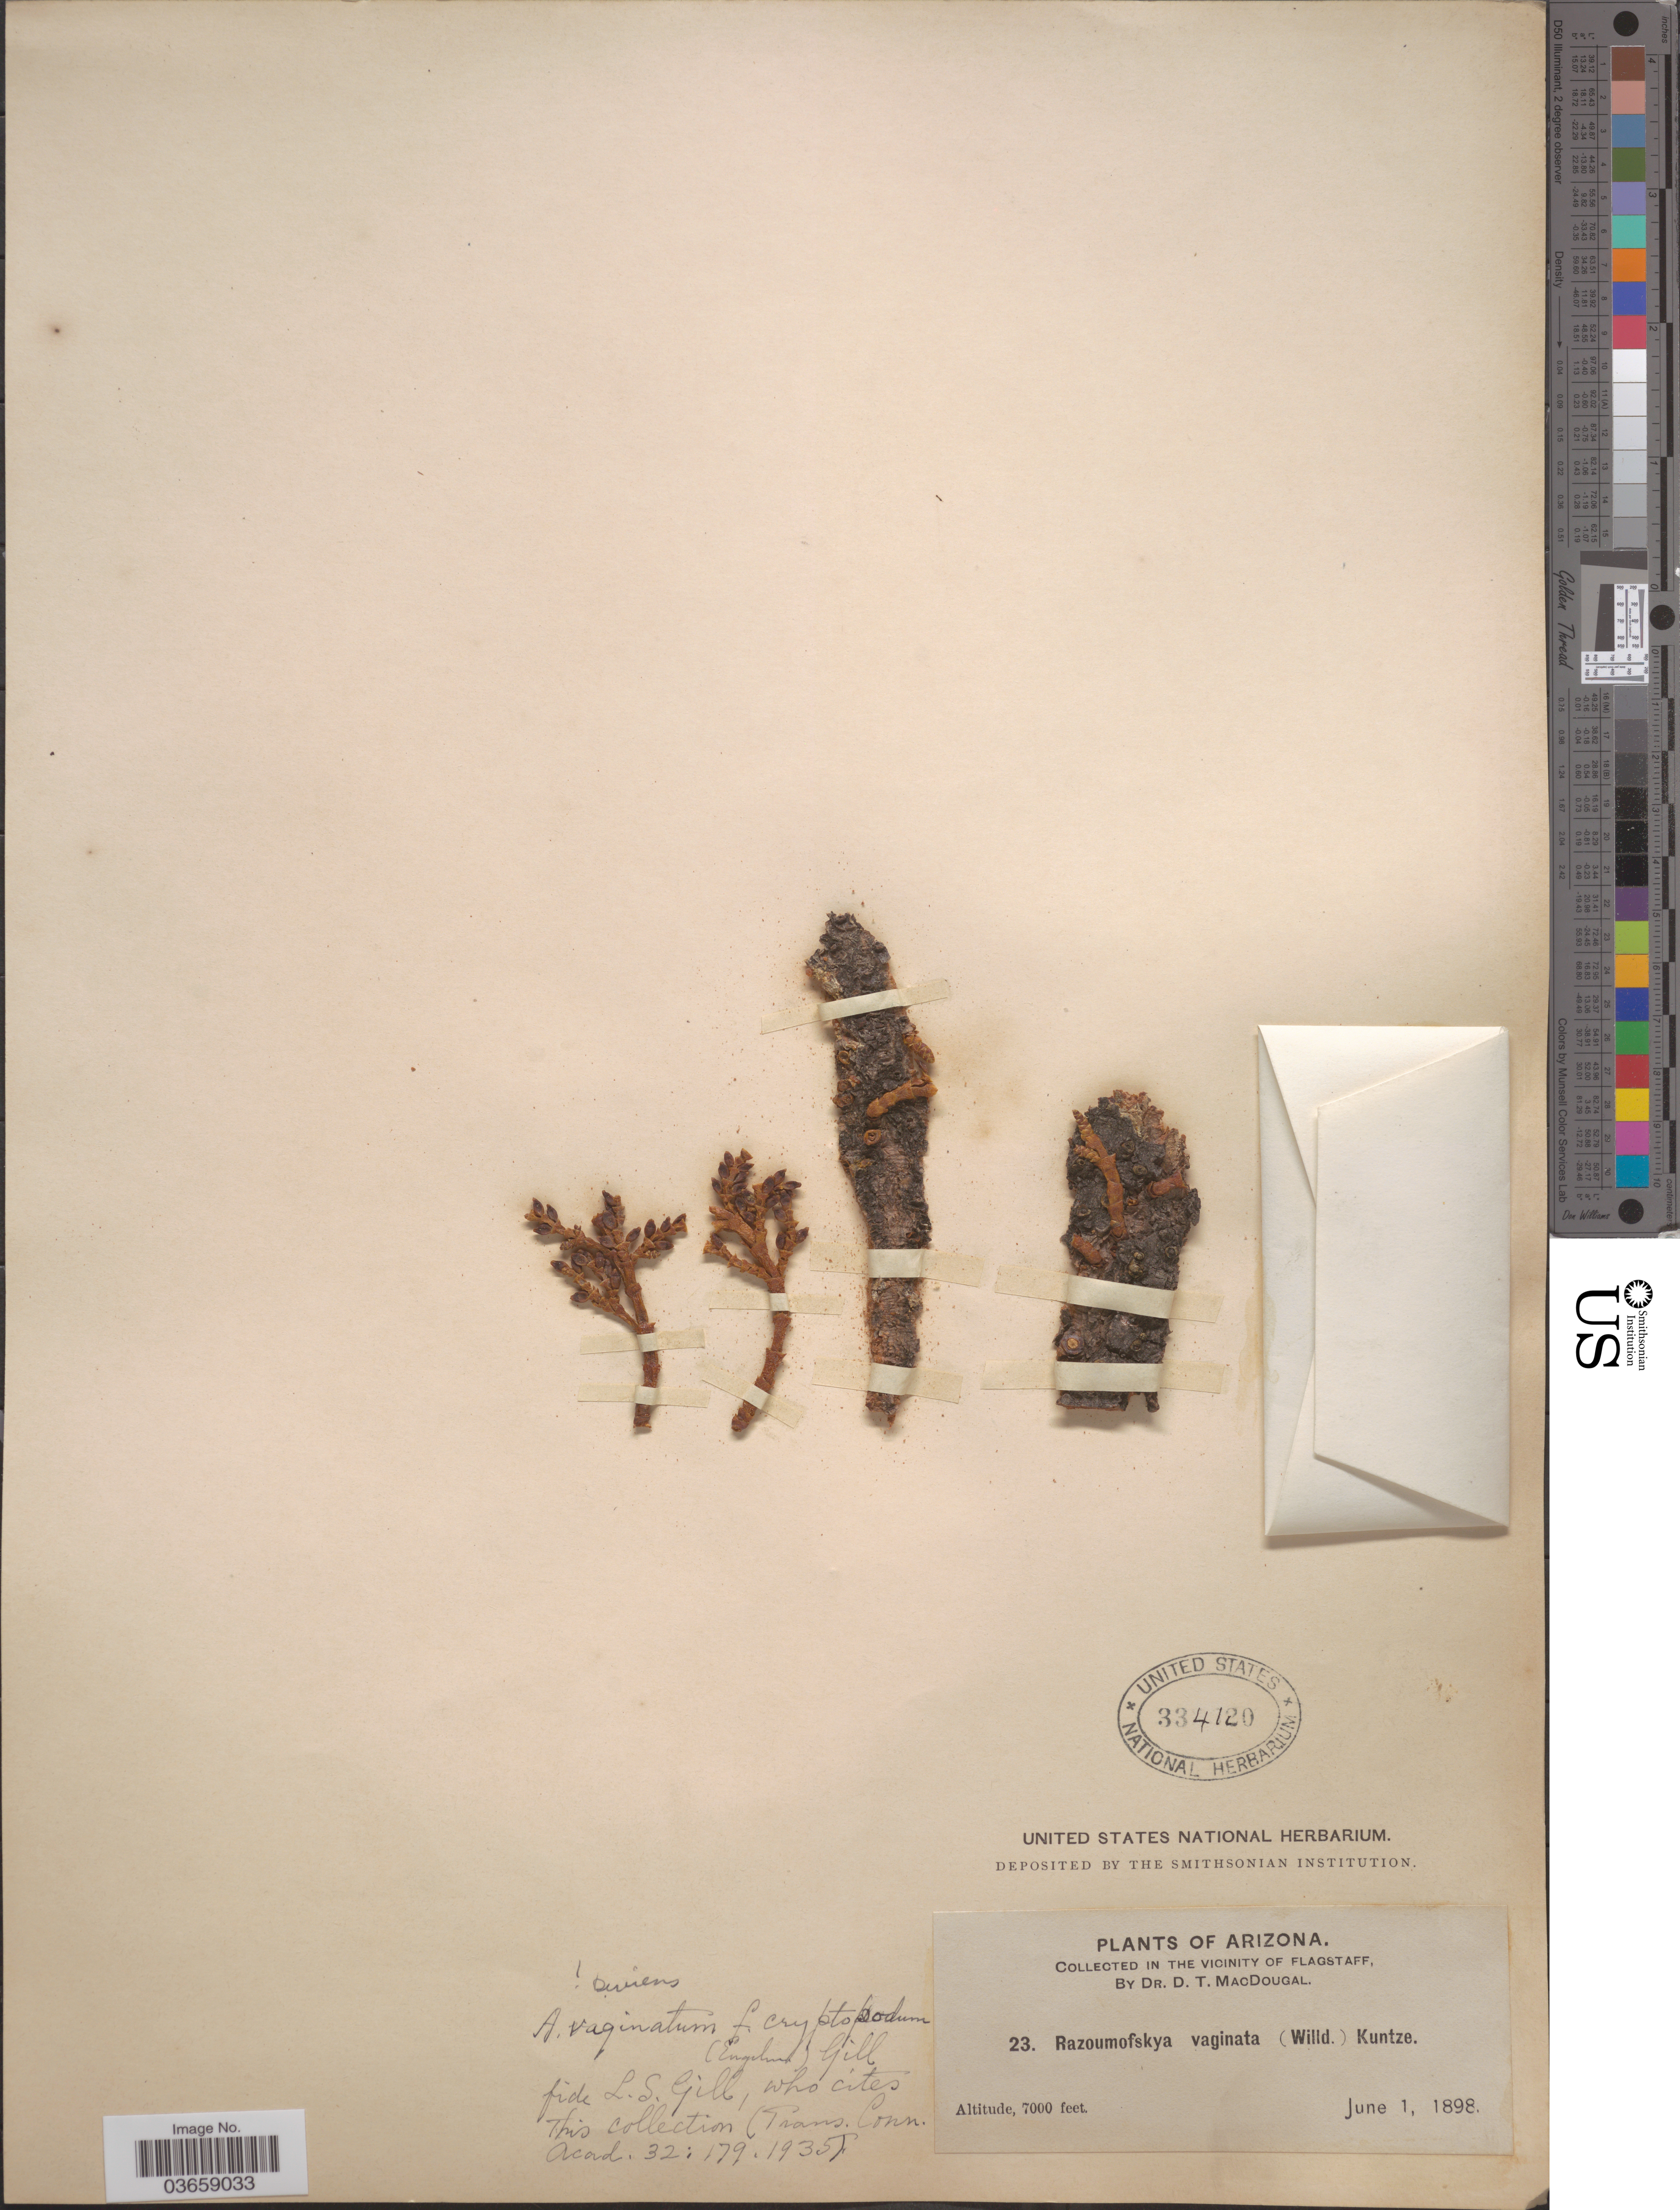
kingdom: Plantae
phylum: Tracheophyta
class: Magnoliopsida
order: Santalales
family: Viscaceae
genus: Arceuthobium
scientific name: Arceuthobium vaginatum f. cryptopodum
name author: (Engelm.) L.S. Gill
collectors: D. T. MacDougal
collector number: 23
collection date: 1898-06-01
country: United States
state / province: Arizona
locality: In the vicinity of Flagstaff.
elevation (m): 2134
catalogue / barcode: US 334120